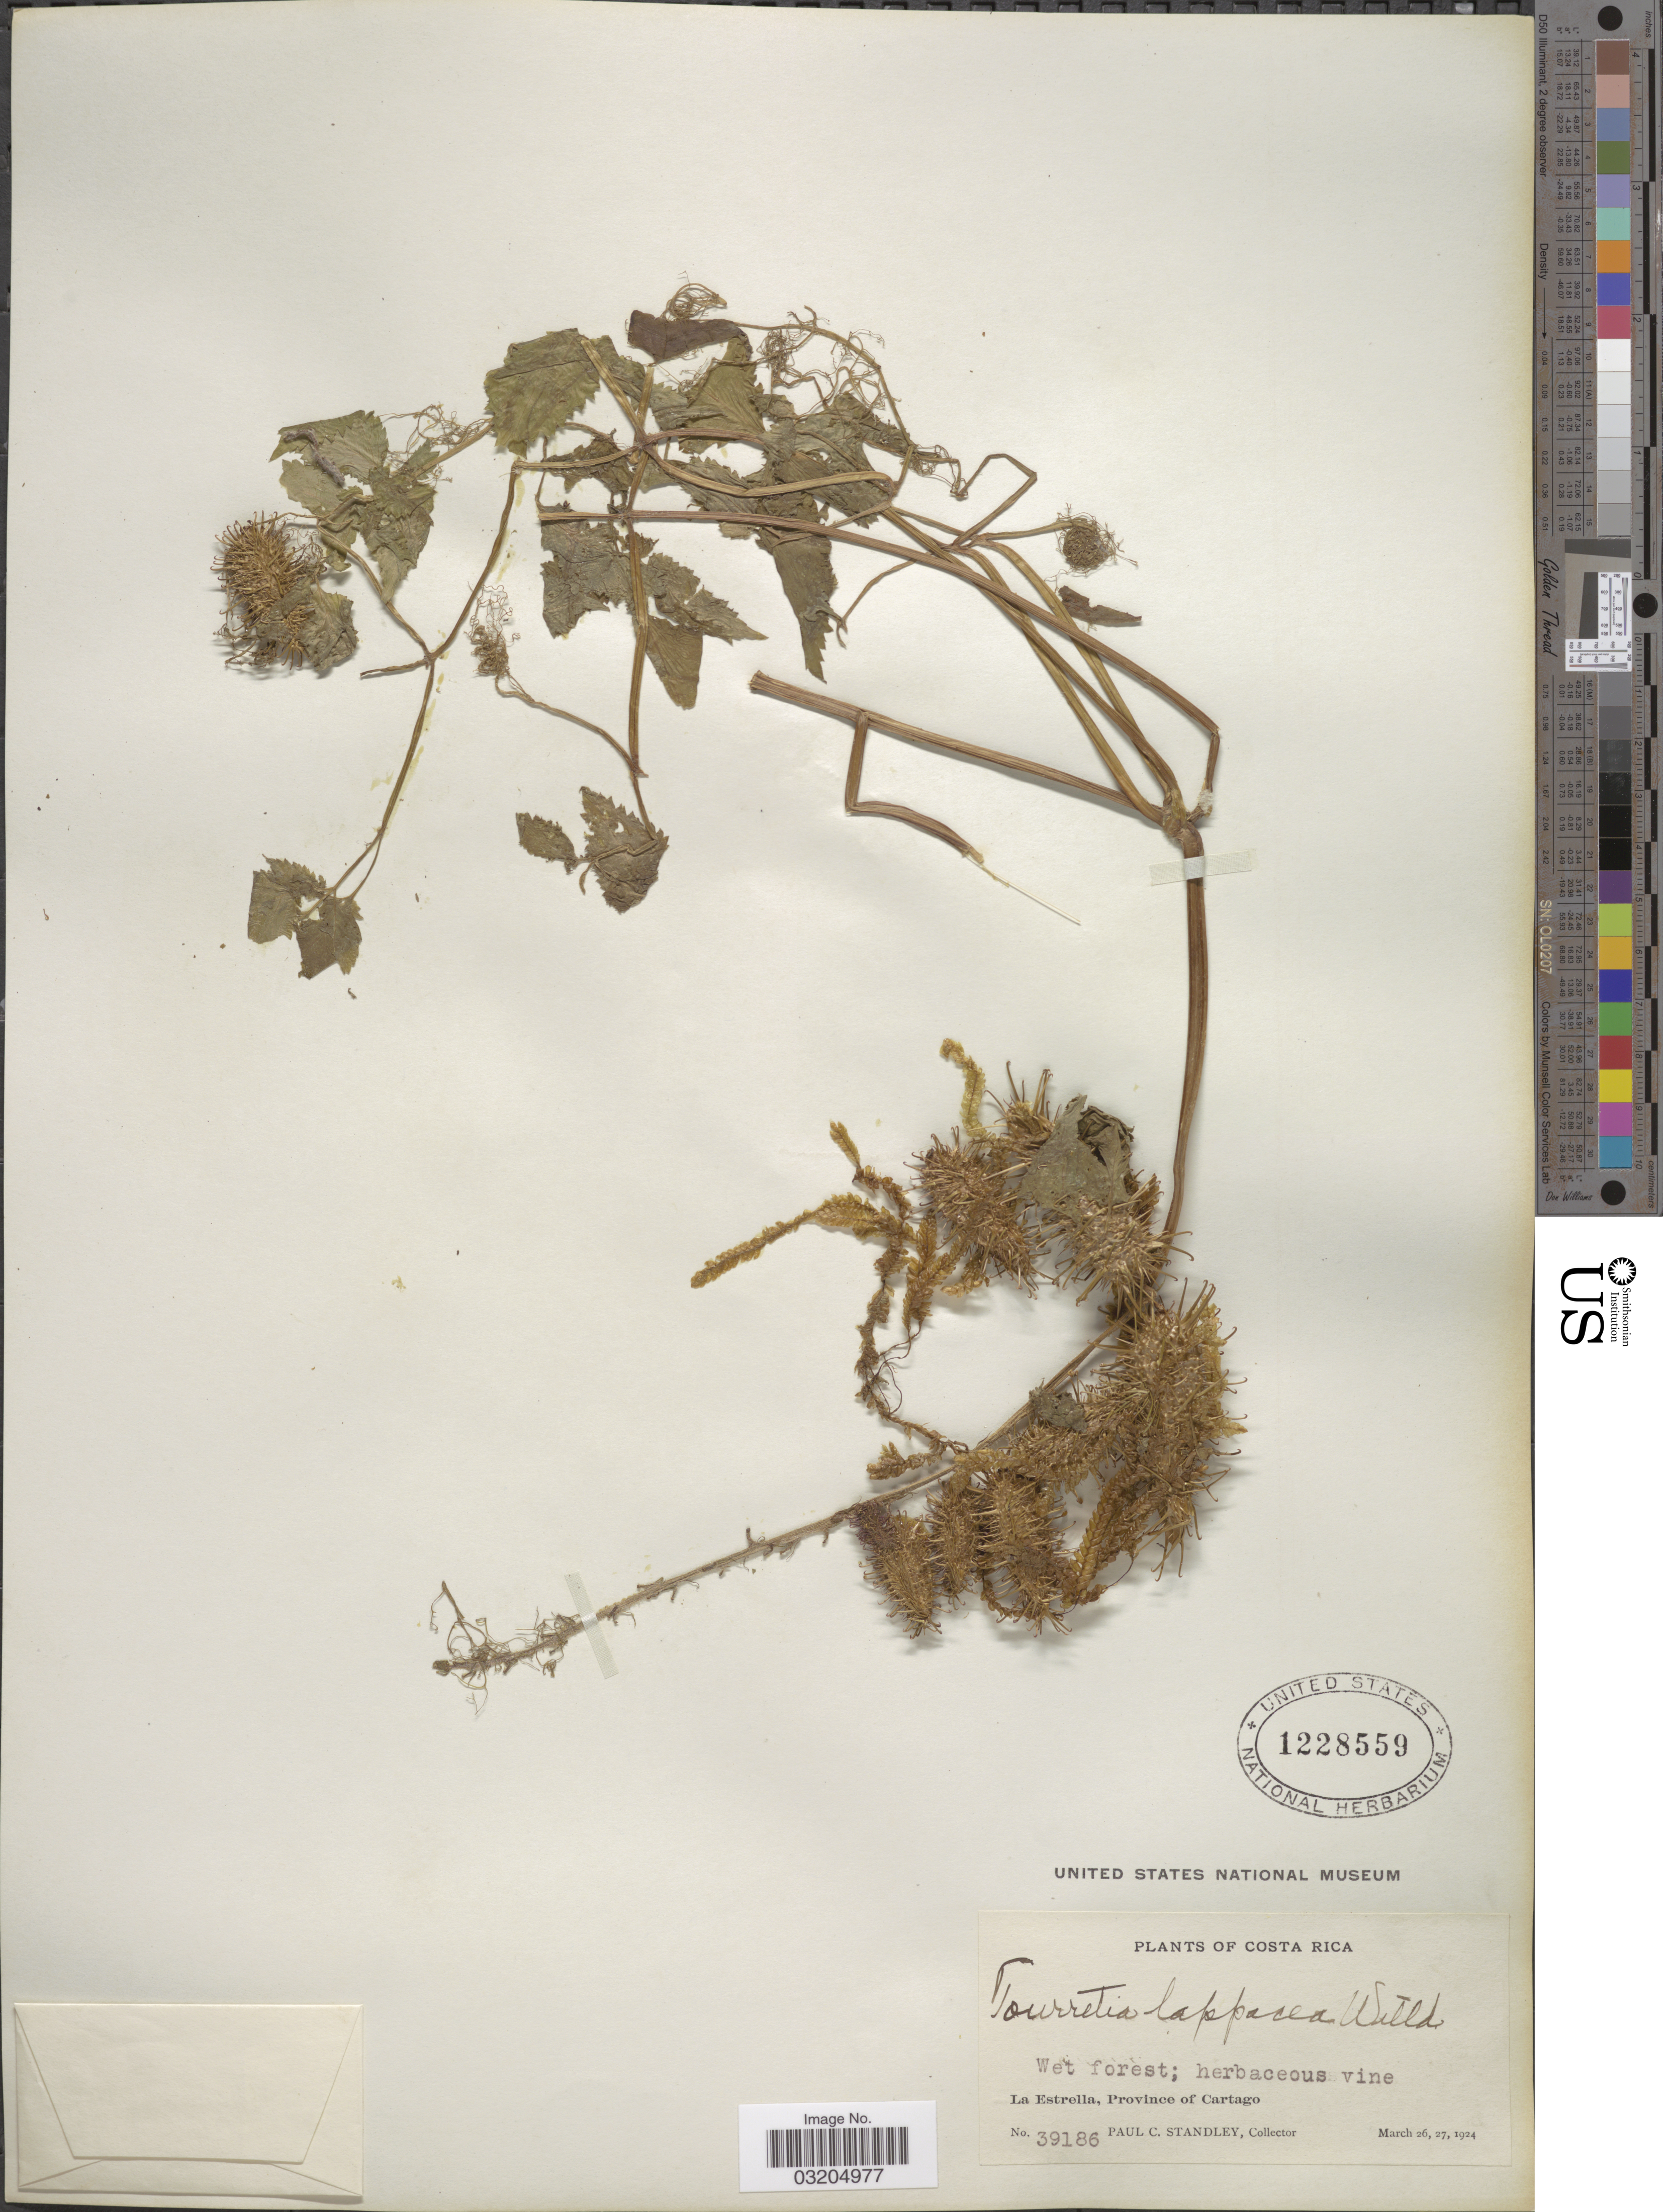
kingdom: Plantae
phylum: Tracheophyta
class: Magnoliopsida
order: Lamiales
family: Bignoniaceae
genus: Tourrettia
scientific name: Tourrettia lappacea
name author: (L'Hér.) Willd.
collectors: P. C. Standley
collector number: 39186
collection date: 1924-03-26/1924-03-27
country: Costa Rica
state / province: Cartago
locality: La Estrella.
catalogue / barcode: US 1228559